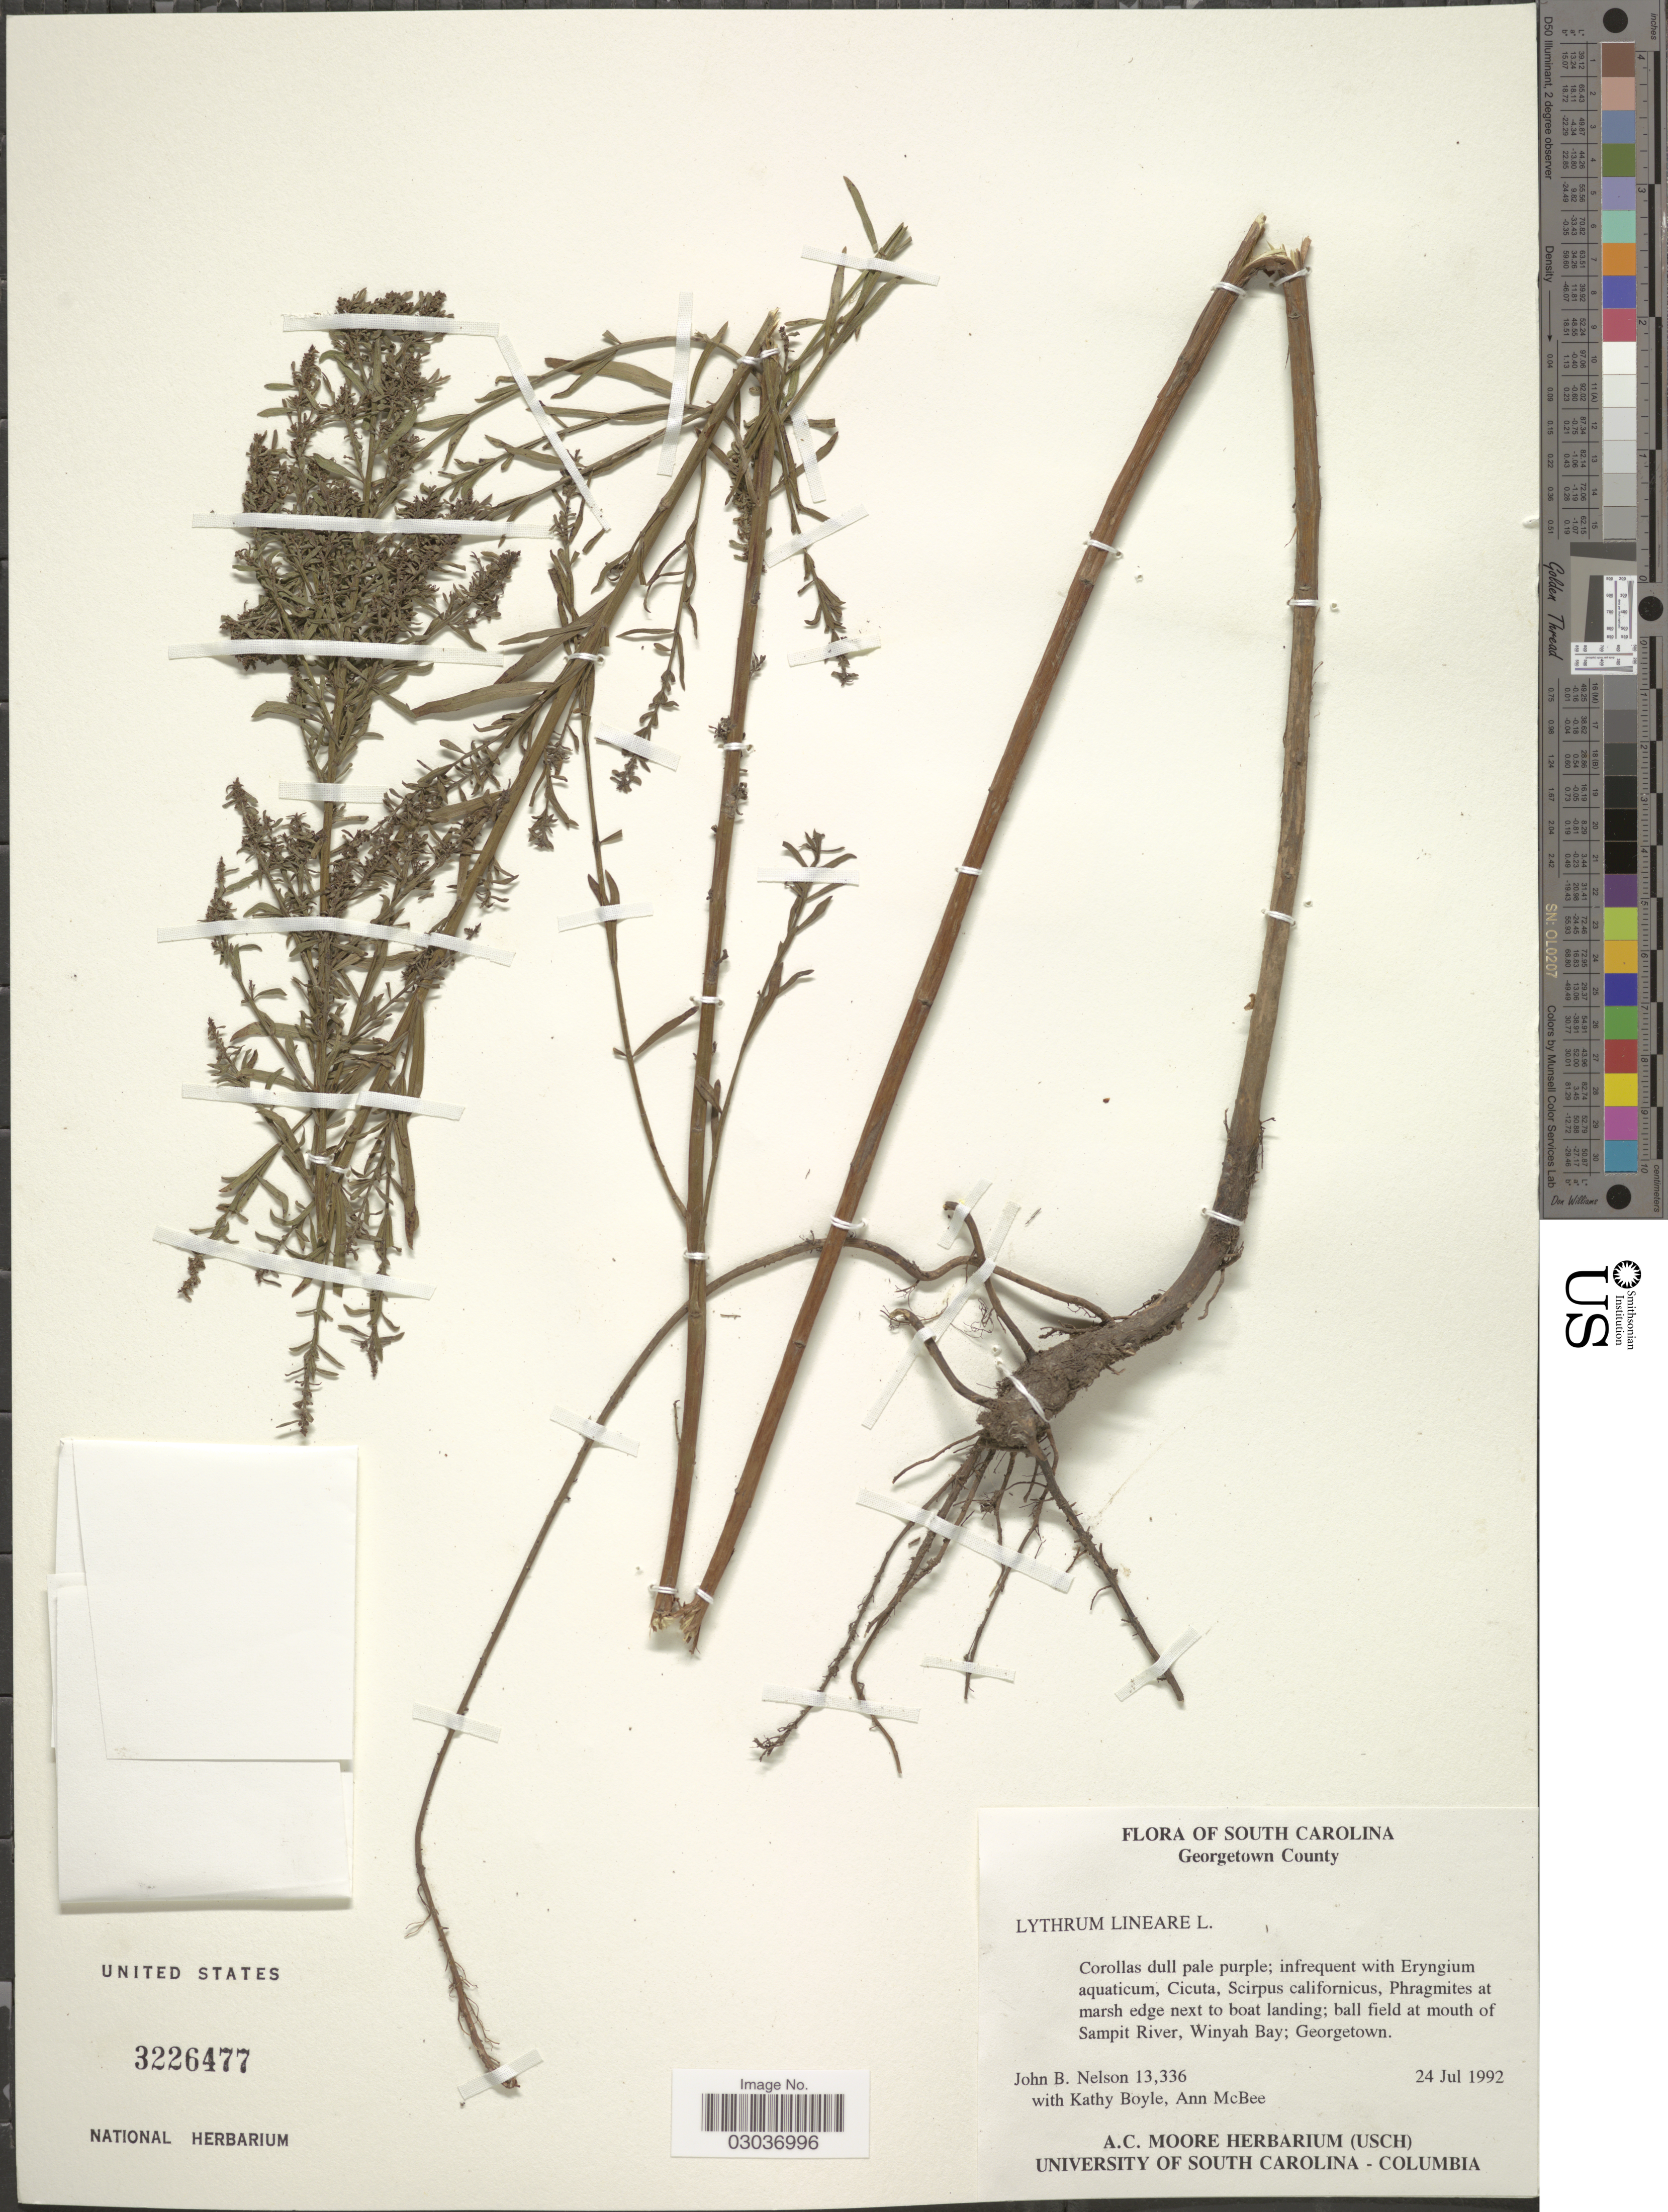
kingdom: Plantae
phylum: Tracheophyta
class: Magnoliopsida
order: Myrtales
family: Lythraceae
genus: Lythrum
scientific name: Lythrum lineare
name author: L.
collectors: J. Nelson, K. Boyle & A. McBee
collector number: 13336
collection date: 1992-07-24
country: United States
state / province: South Carolina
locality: Georgetown County, ball field at mouth of Sampit River, Winyah Bay; Georgetown.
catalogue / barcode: US 3226477